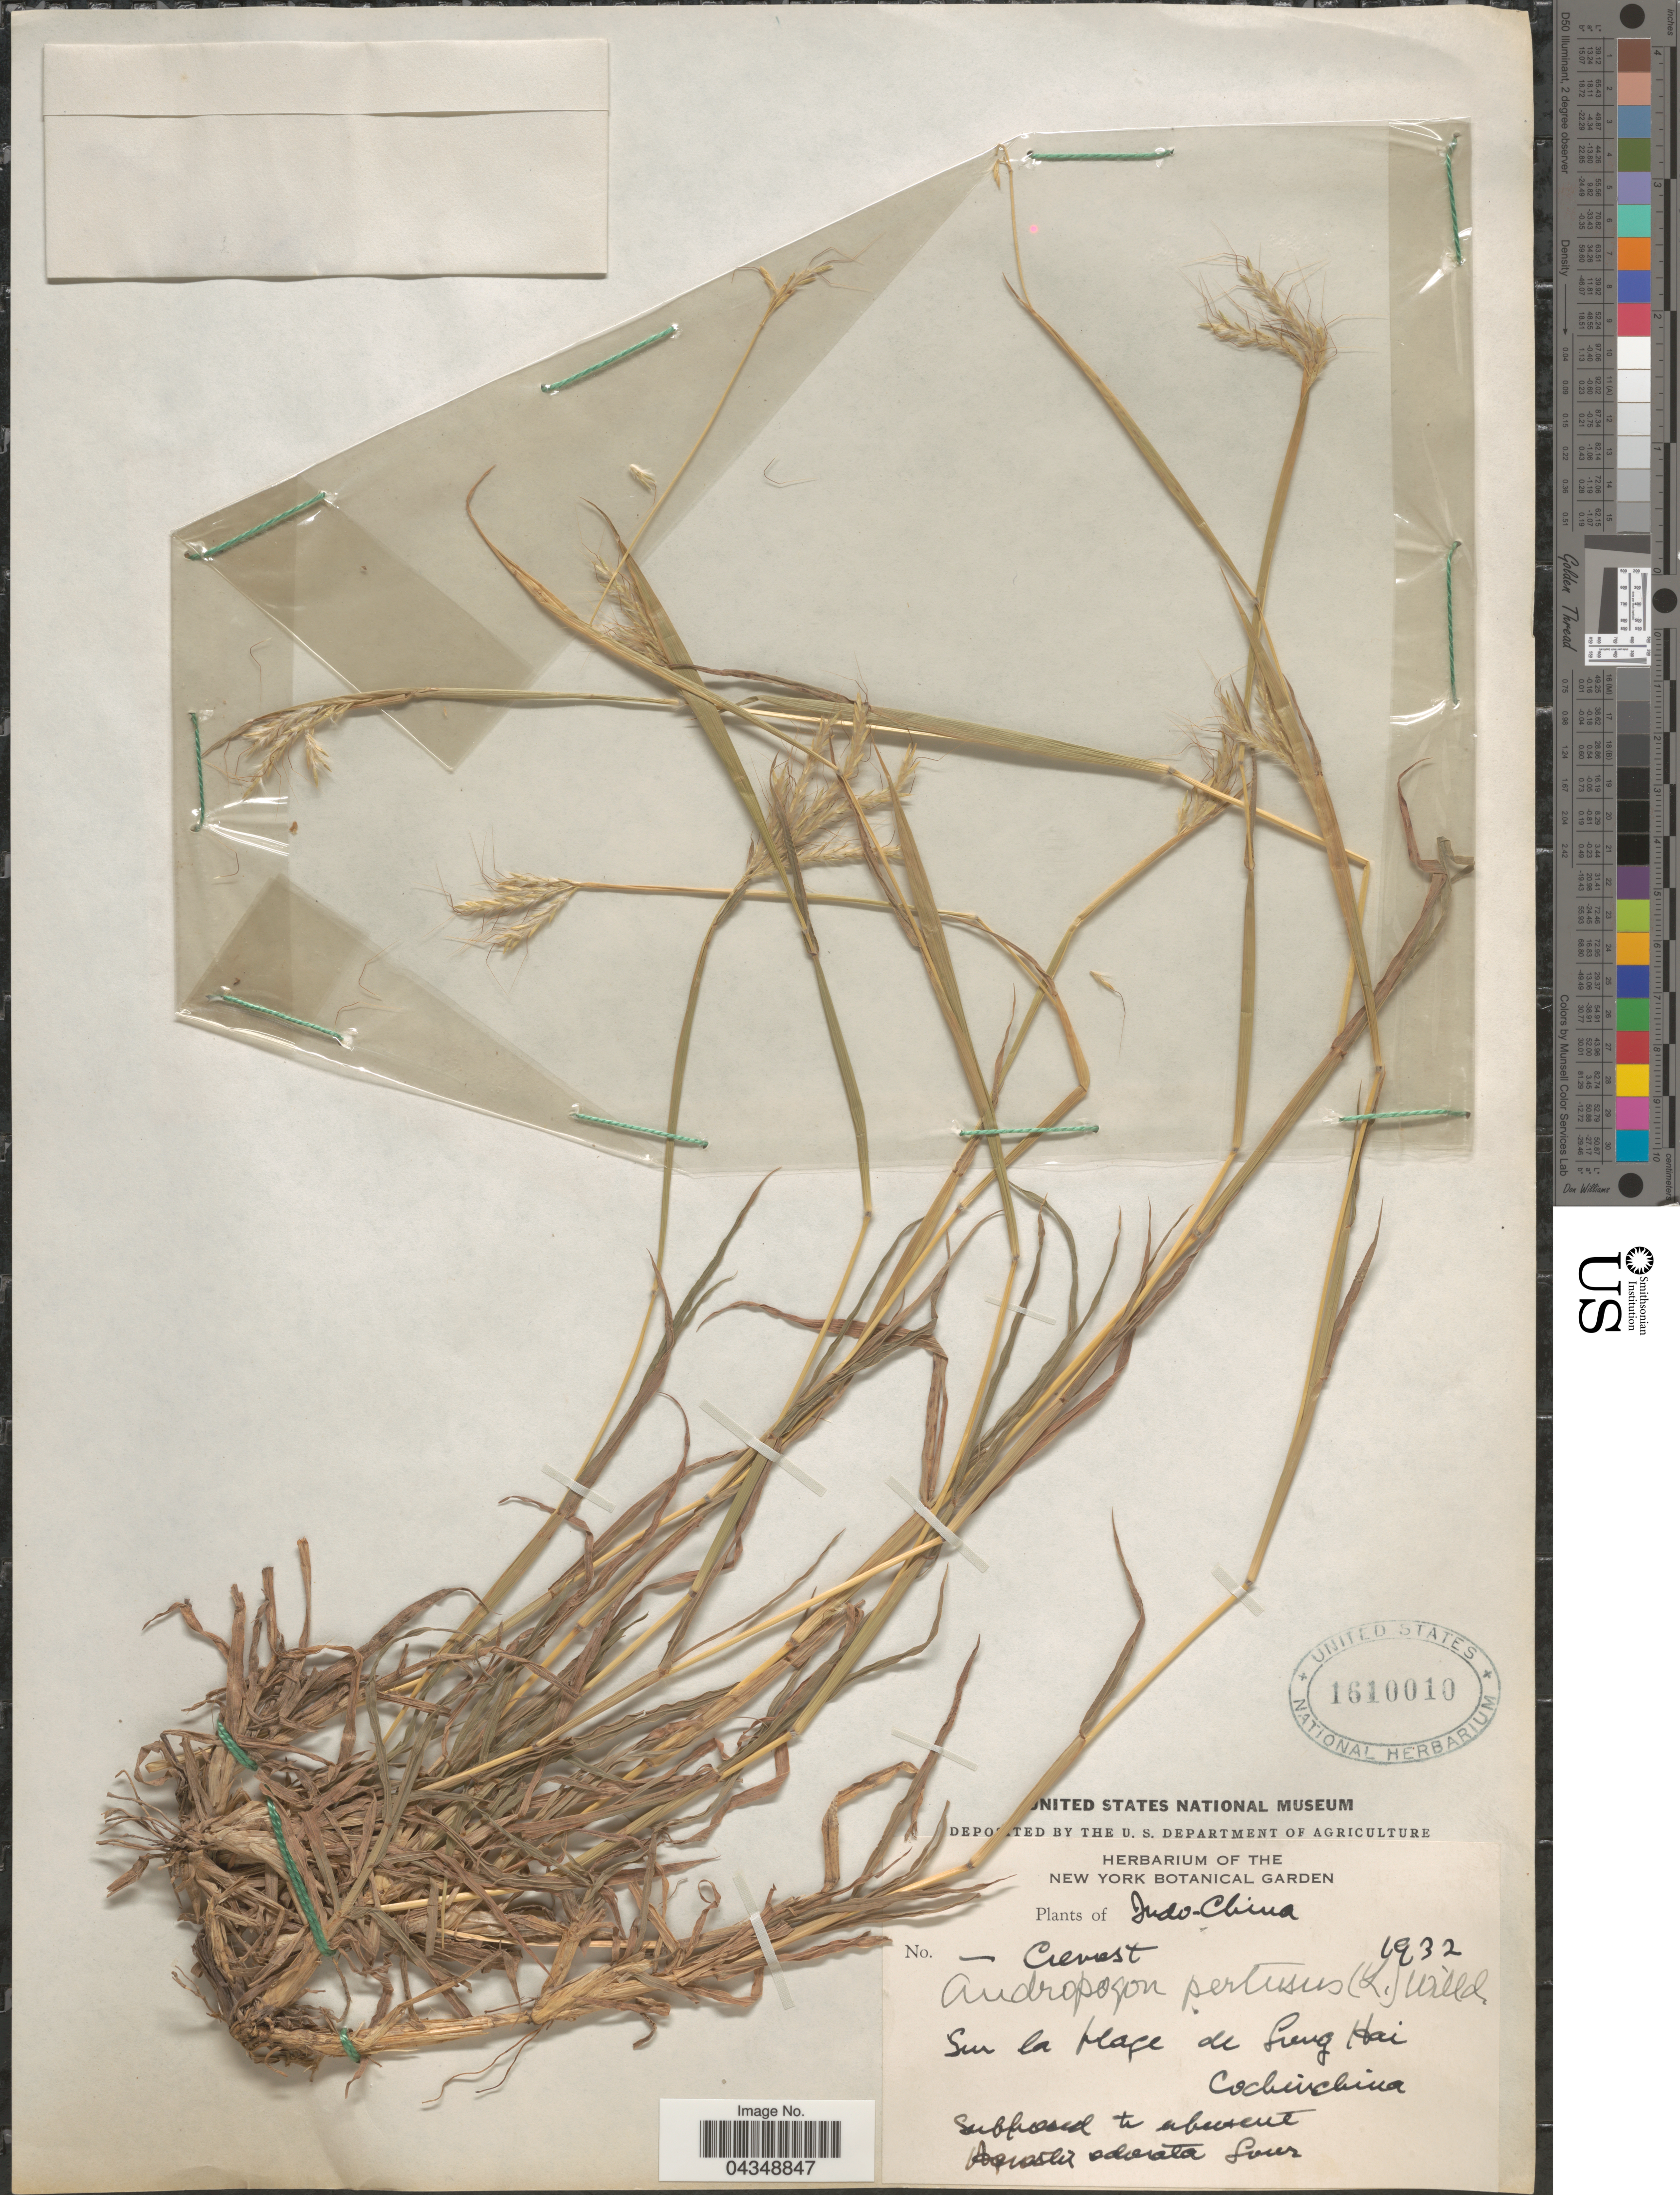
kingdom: Plantae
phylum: Tracheophyta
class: Liliopsida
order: Poales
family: Poaceae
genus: Bothriochloa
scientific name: Bothriochloa pertusa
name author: (L.) A. Camus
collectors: Crevost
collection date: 1932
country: Vietnam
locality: Indo-China. Sur la plage de Long Hai, Cochinchine.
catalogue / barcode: US 1610010